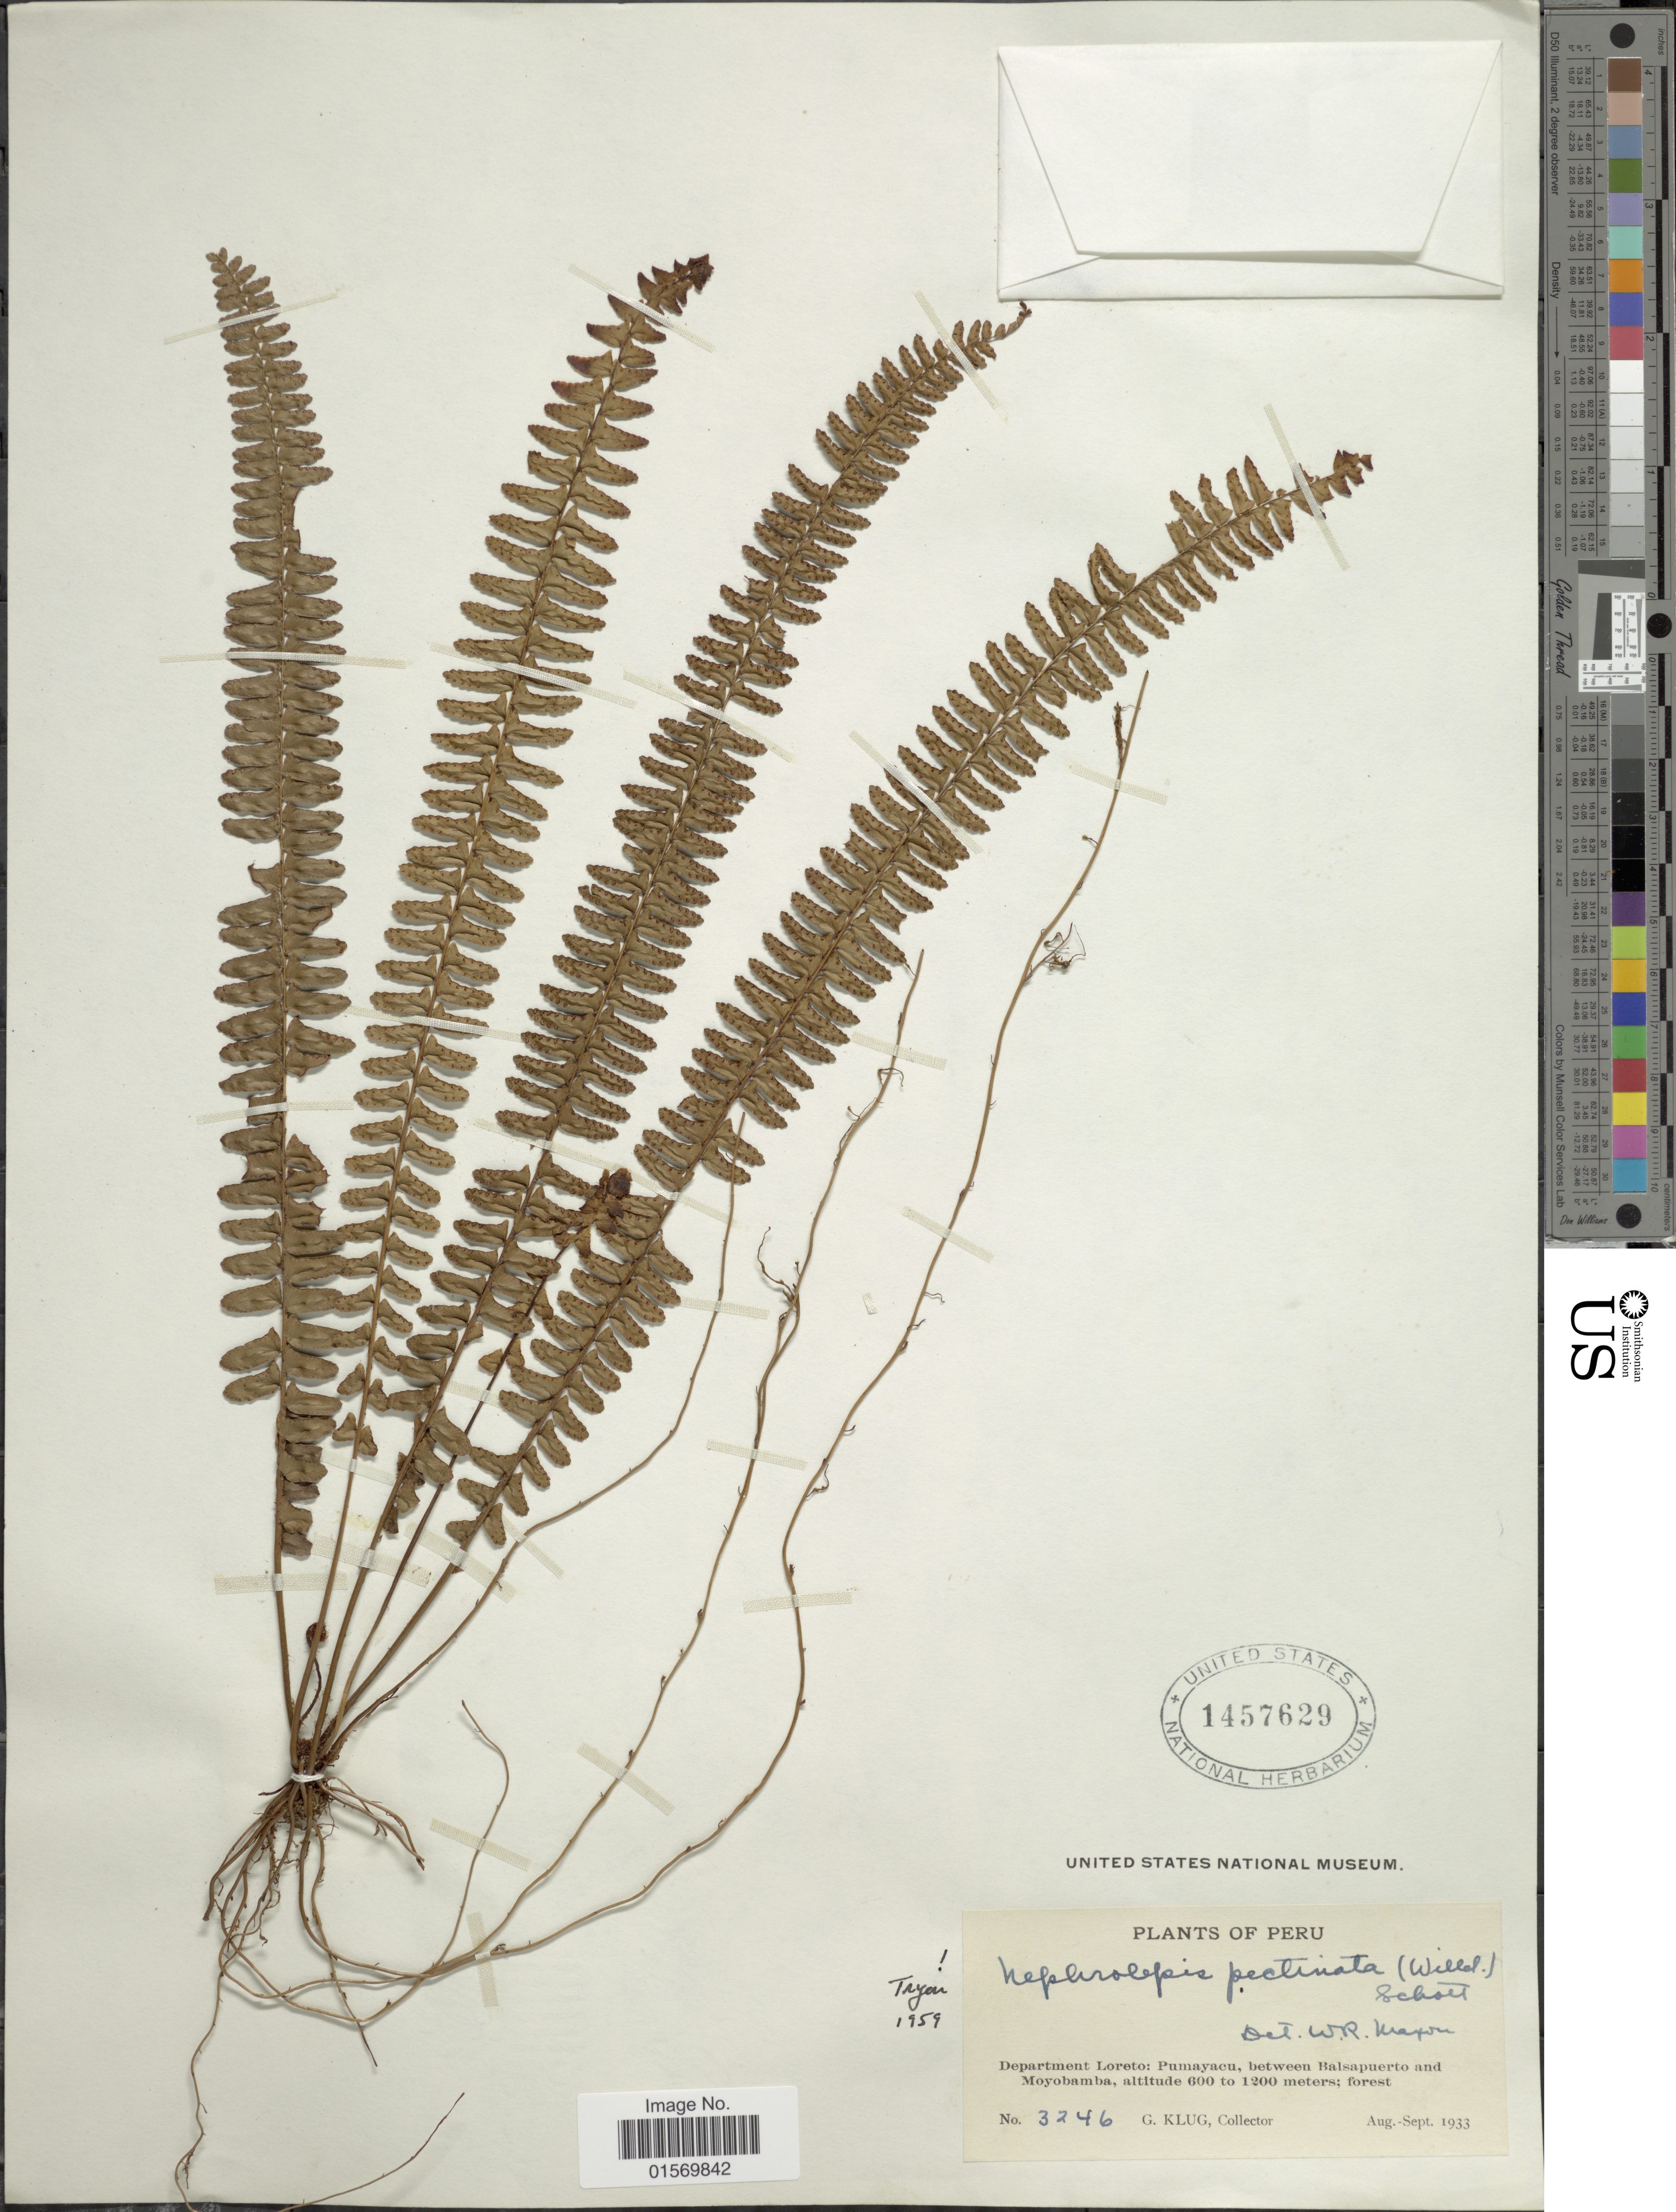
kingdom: Plantae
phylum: Tracheophyta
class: Polypodiopsida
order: Polypodiales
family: Nephrolepidaceae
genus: Nephrolepis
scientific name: Nephrolepis pectinata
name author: (Willd.) Schott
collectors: G. Klug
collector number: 3246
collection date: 1933-08/1933-09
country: Peru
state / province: Loreto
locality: Pumayacu, between Balsapuerto and Moyobamba.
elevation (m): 600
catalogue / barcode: US 1457629